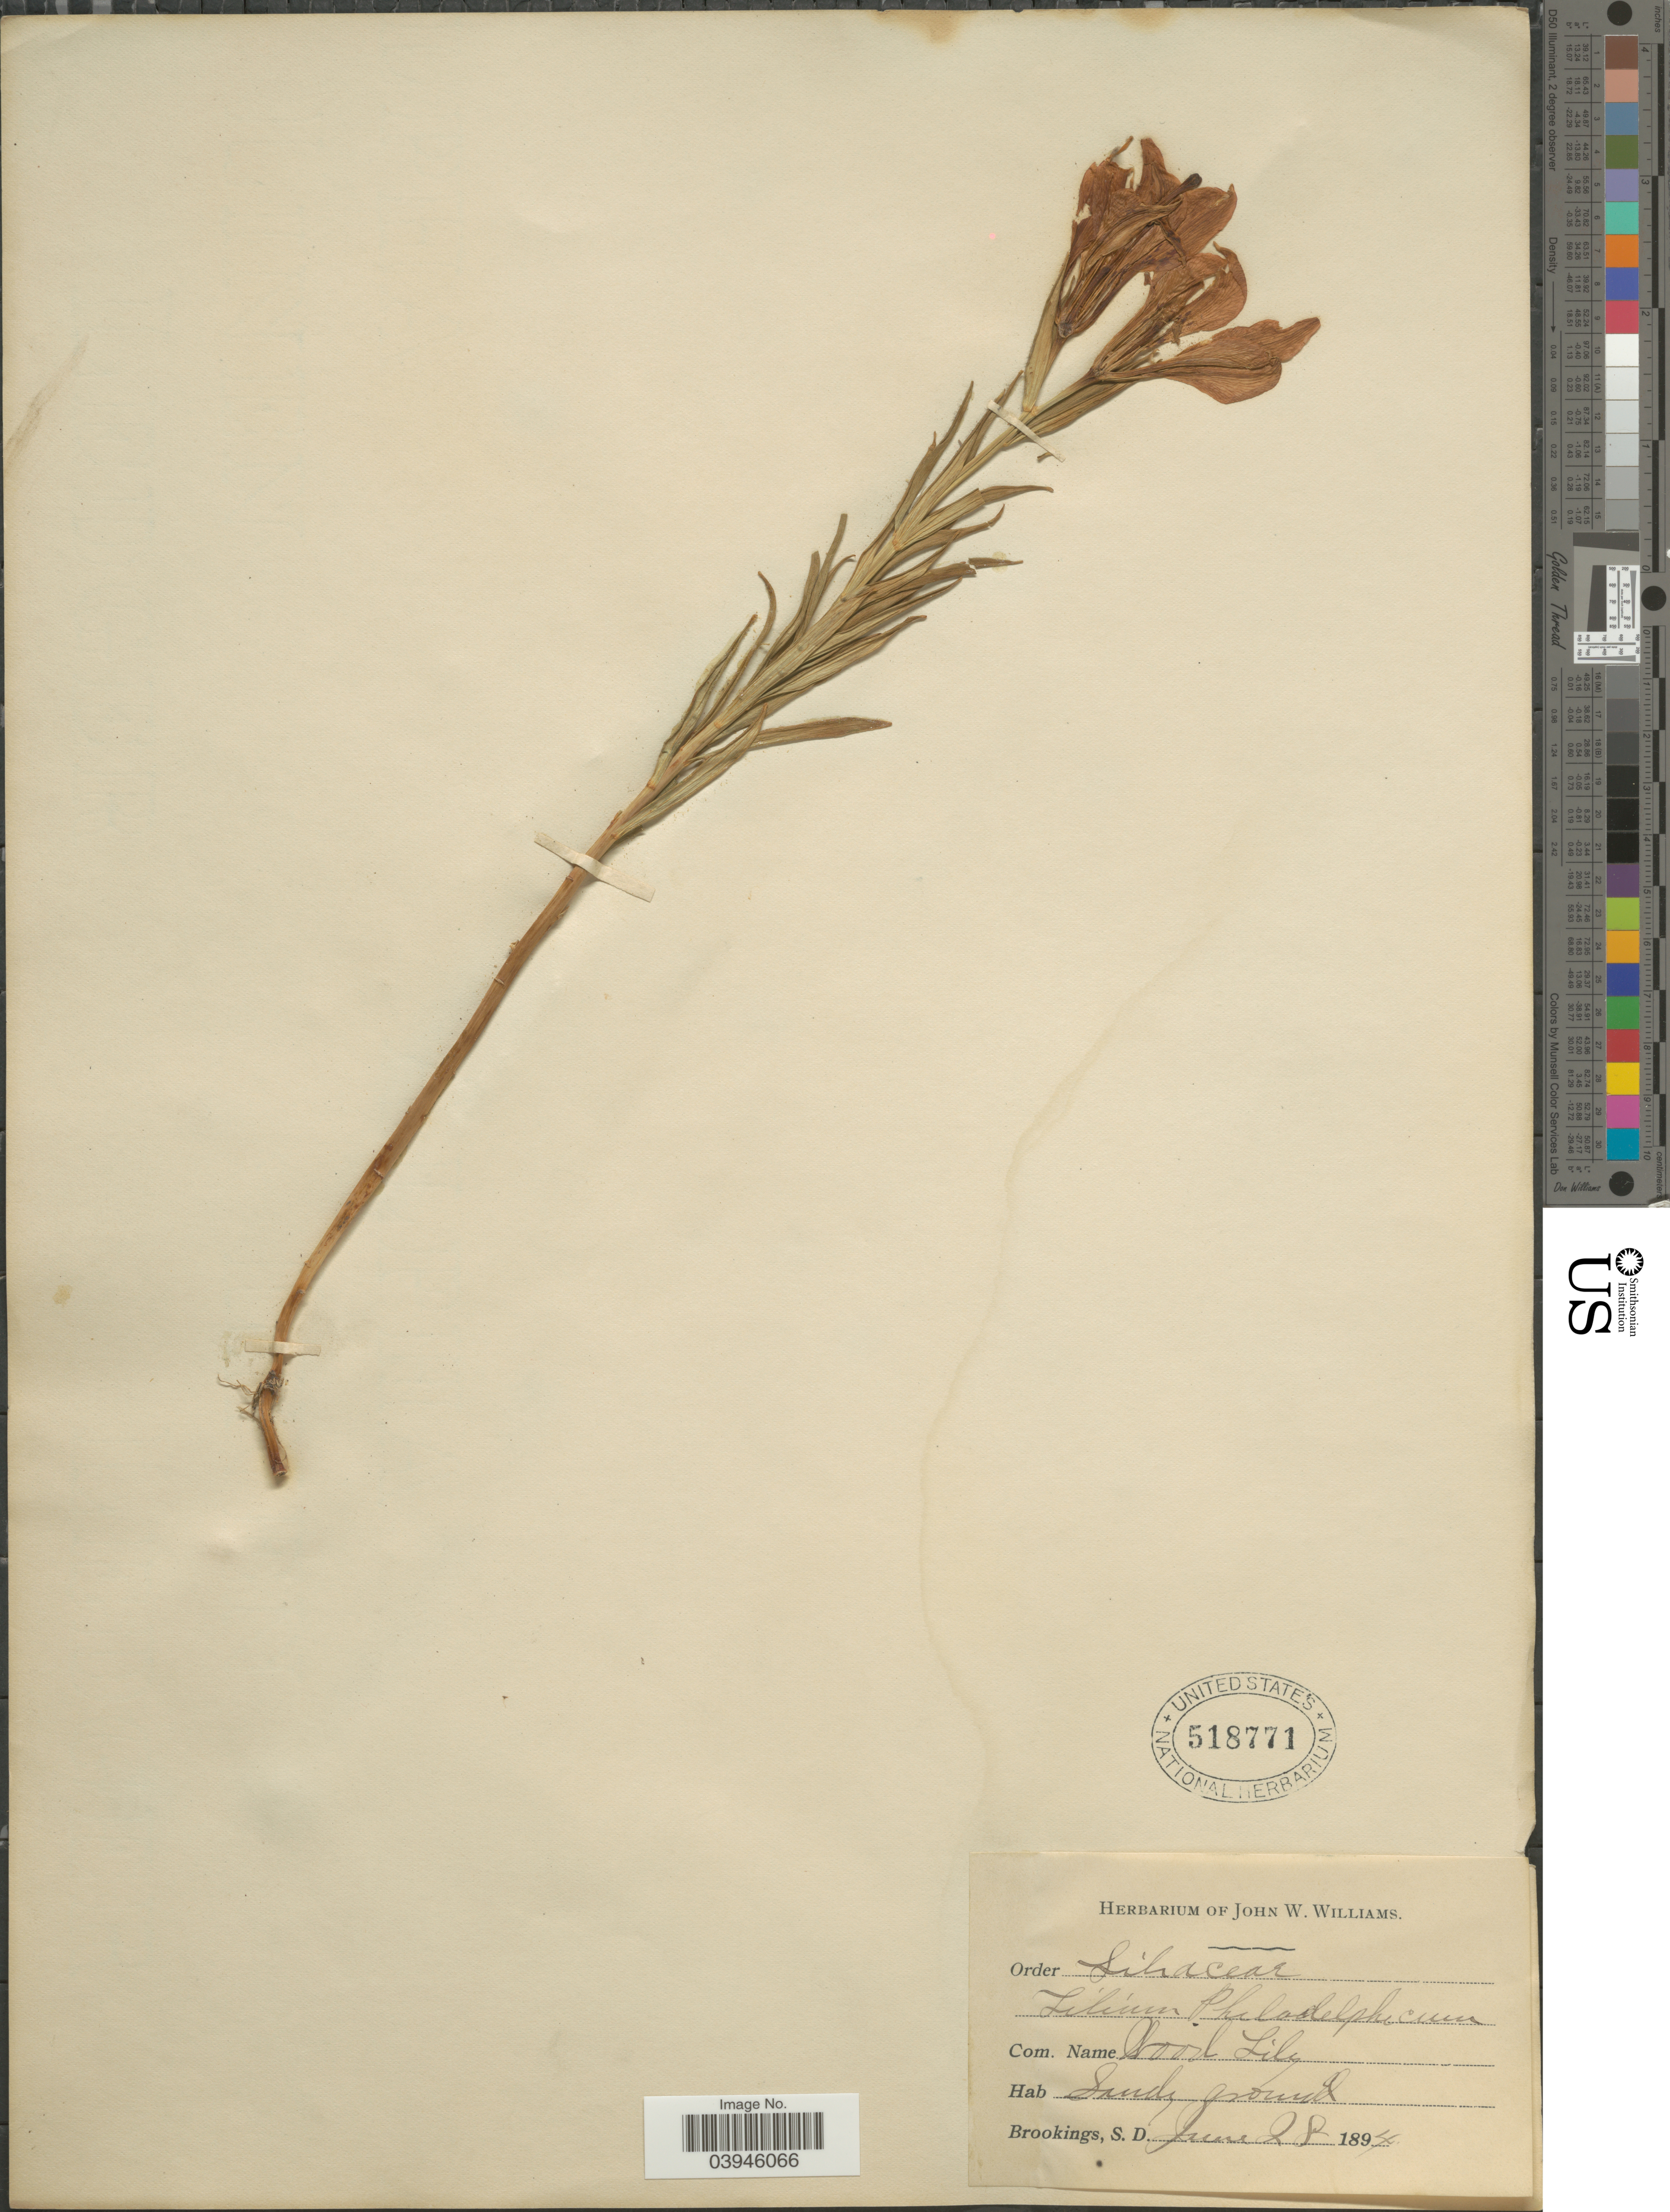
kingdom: Plantae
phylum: Tracheophyta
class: Liliopsida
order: Liliales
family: Liliaceae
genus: Lilium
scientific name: Lilium philadelphicum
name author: L.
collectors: ex herb. of John W. Williams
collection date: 1894-06-28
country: United States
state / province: South Dakota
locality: Brookings.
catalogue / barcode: US 518771